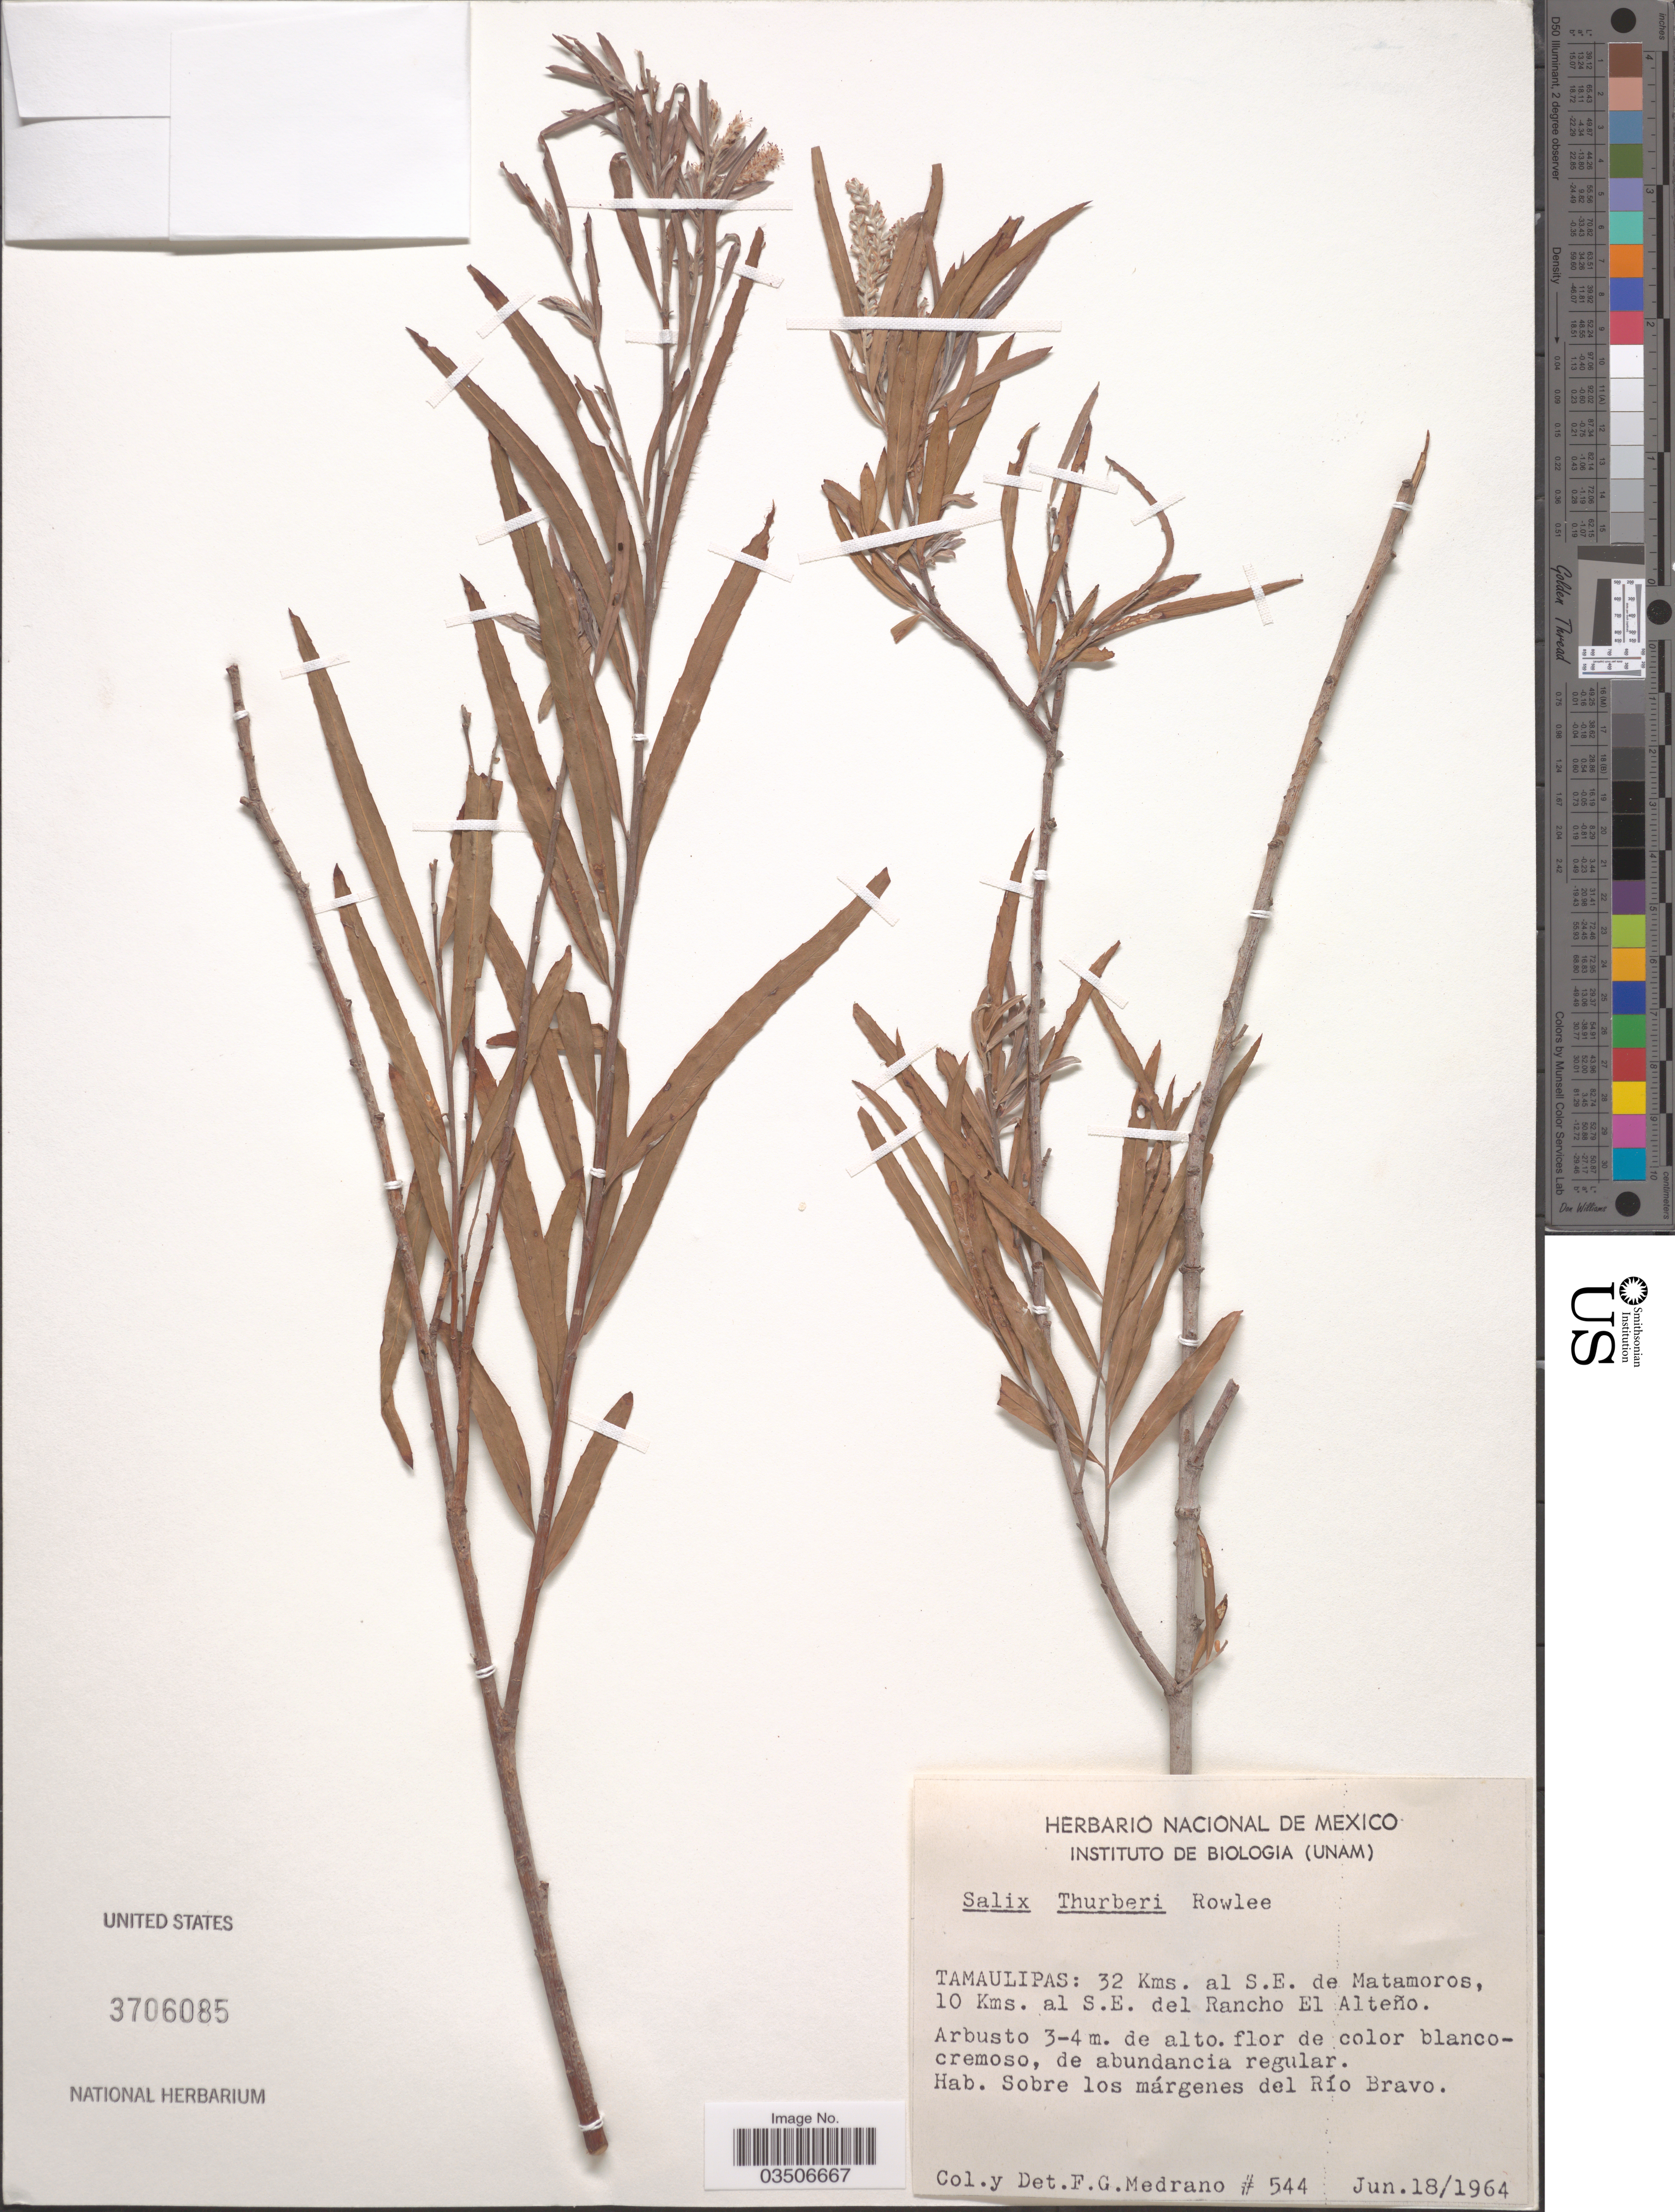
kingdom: Plantae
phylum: Tracheophyta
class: Magnoliopsida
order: Malpighiales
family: Salicaceae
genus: Salix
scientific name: Salix thurberi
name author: Rowlee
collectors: F. Medrano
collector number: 544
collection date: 1964-06-18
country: Mexico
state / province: Tamaulipas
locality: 32 Kms. al S.E. de Matamoros, 10 Kms. al S.E. del Rancho El Alteño. Sobre los márgenes del Río Bravo.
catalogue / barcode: US 3706085